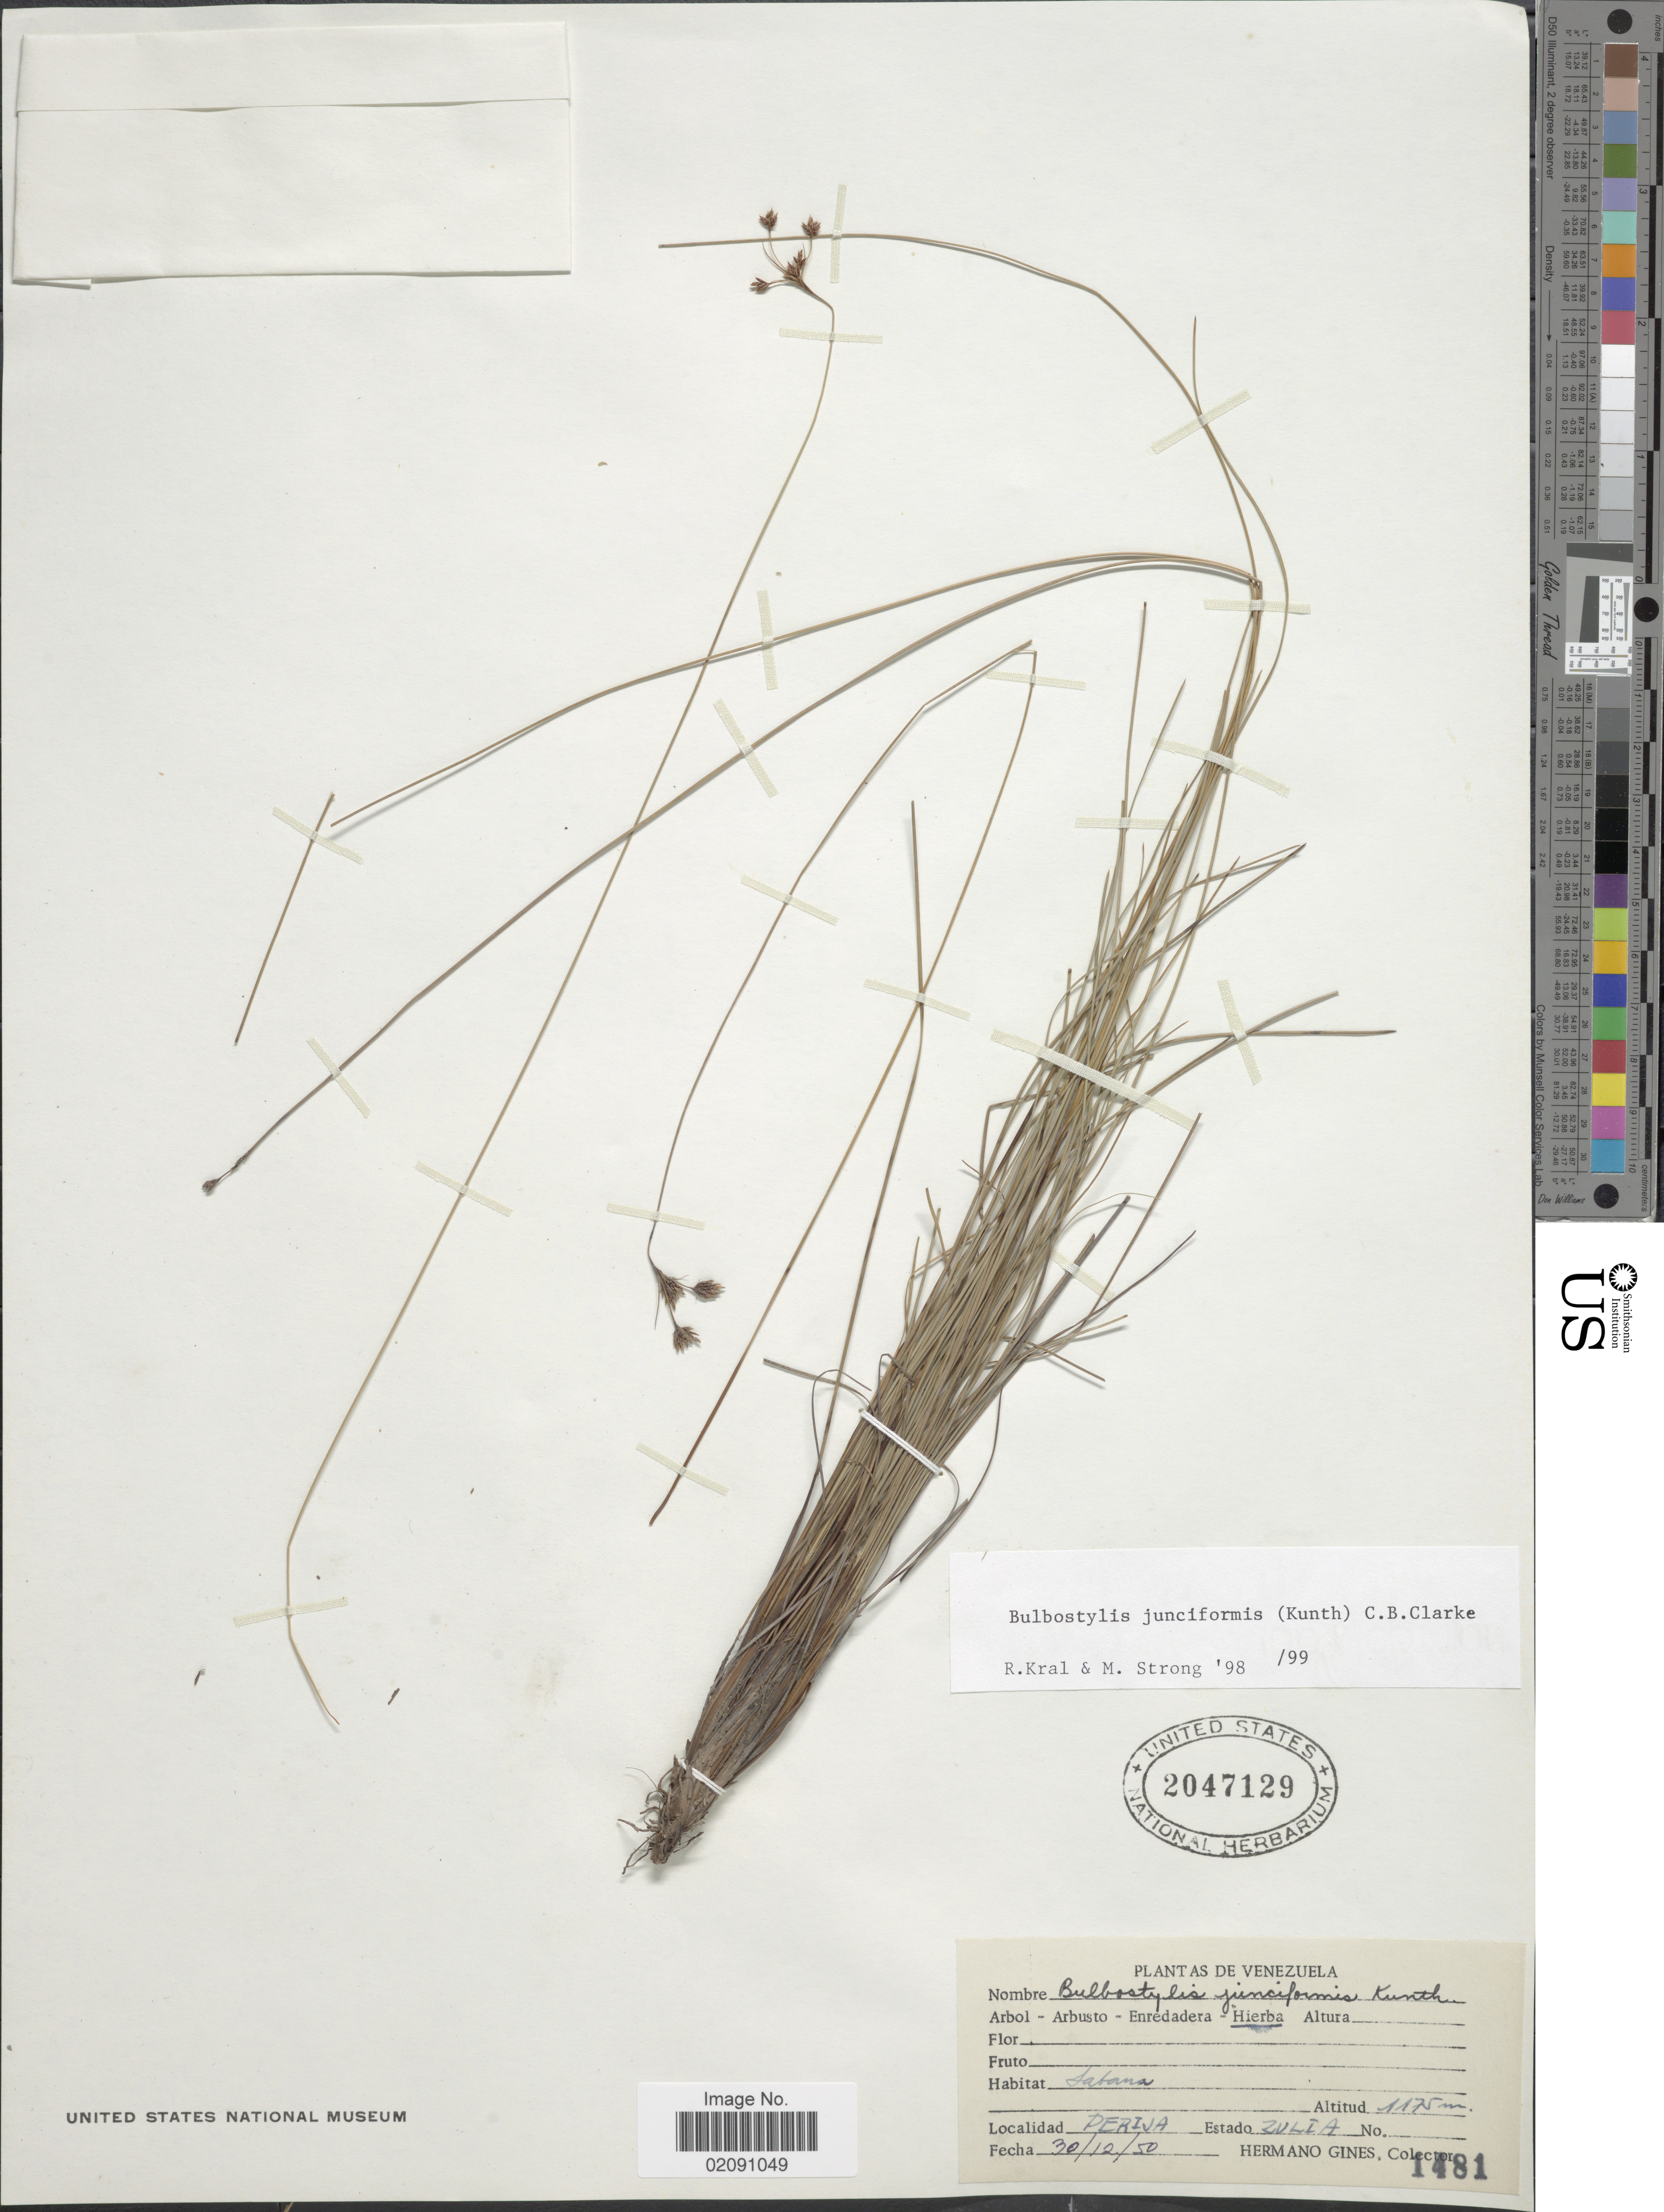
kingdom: Plantae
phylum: Tracheophyta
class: Liliopsida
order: Poales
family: Cyperaceae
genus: Bulbostylis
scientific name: Bulbostylis junciformis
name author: (Kunth) C.B. Clarke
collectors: Bro. Gines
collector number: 1481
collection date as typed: Transcribed d/m/y: 30/12/50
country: Venezuela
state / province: Zulia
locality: Perija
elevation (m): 1175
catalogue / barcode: US 2047129